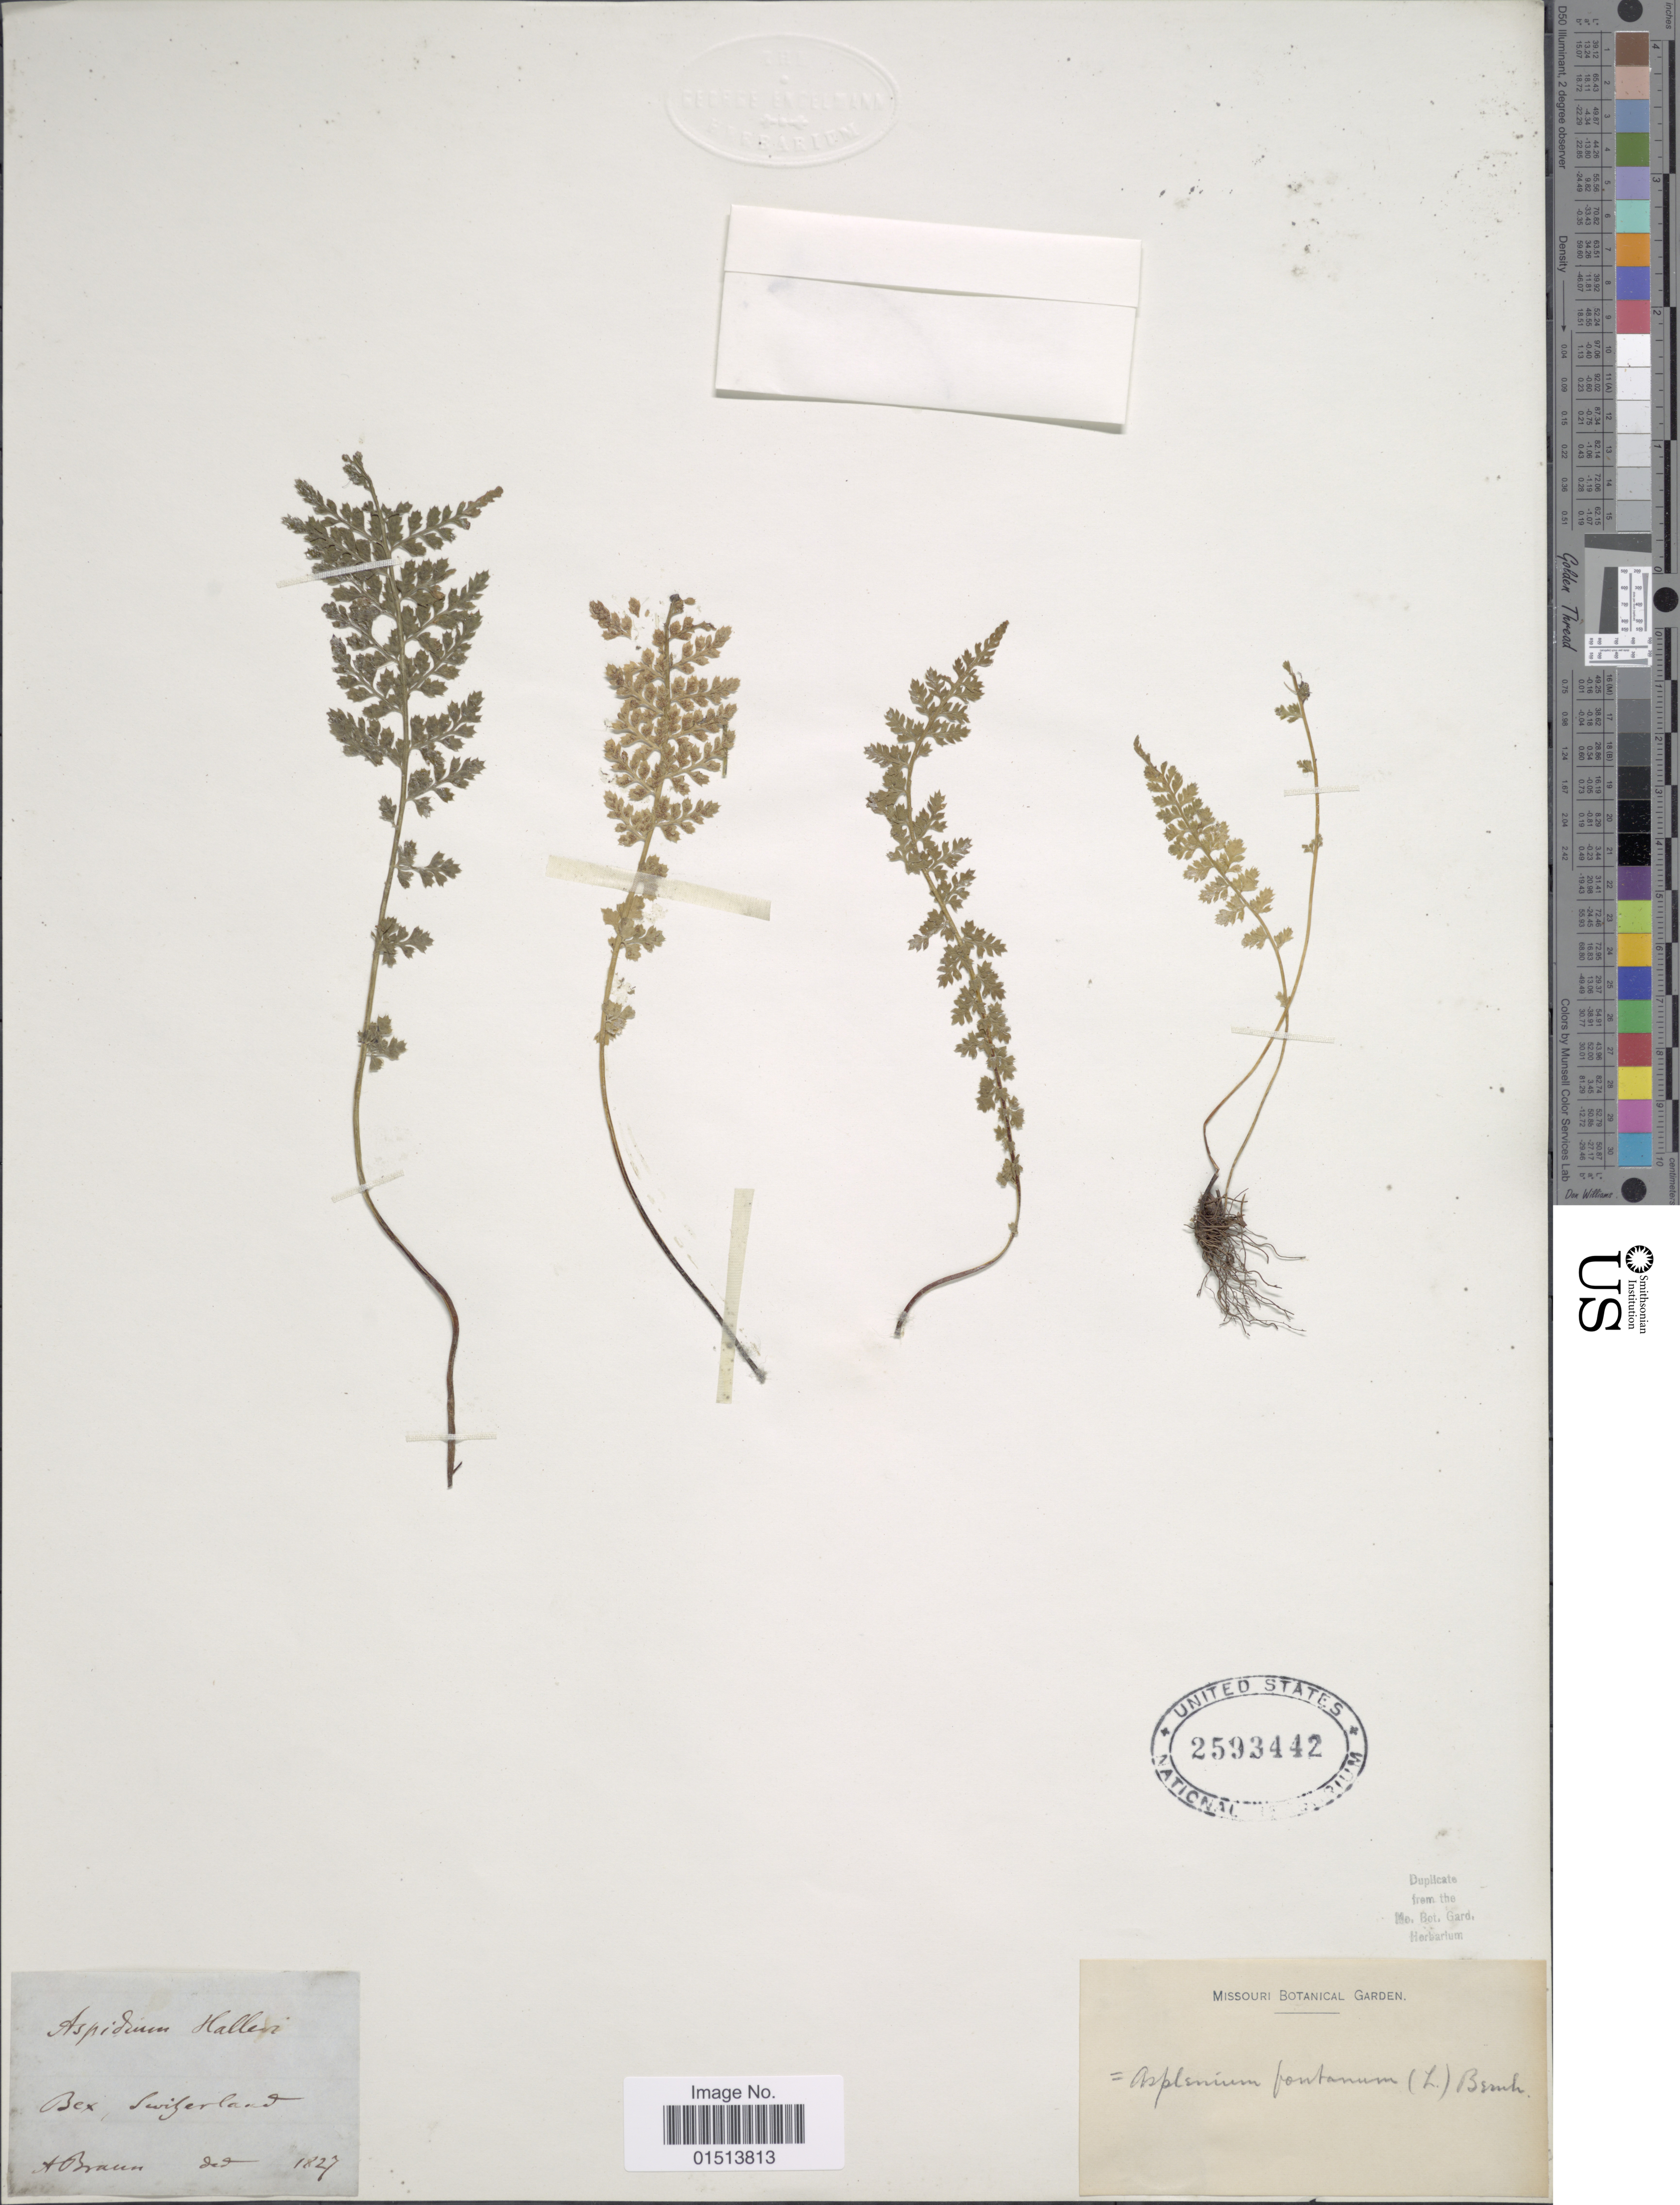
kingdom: Plantae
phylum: Tracheophyta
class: Polypodiopsida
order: Polypodiales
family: Aspleniaceae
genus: Asplenium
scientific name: Asplenium fontanum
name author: (L.) Bernh.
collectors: A. Braum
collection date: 1827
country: Switzerland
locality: Bex.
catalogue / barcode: US 2593442